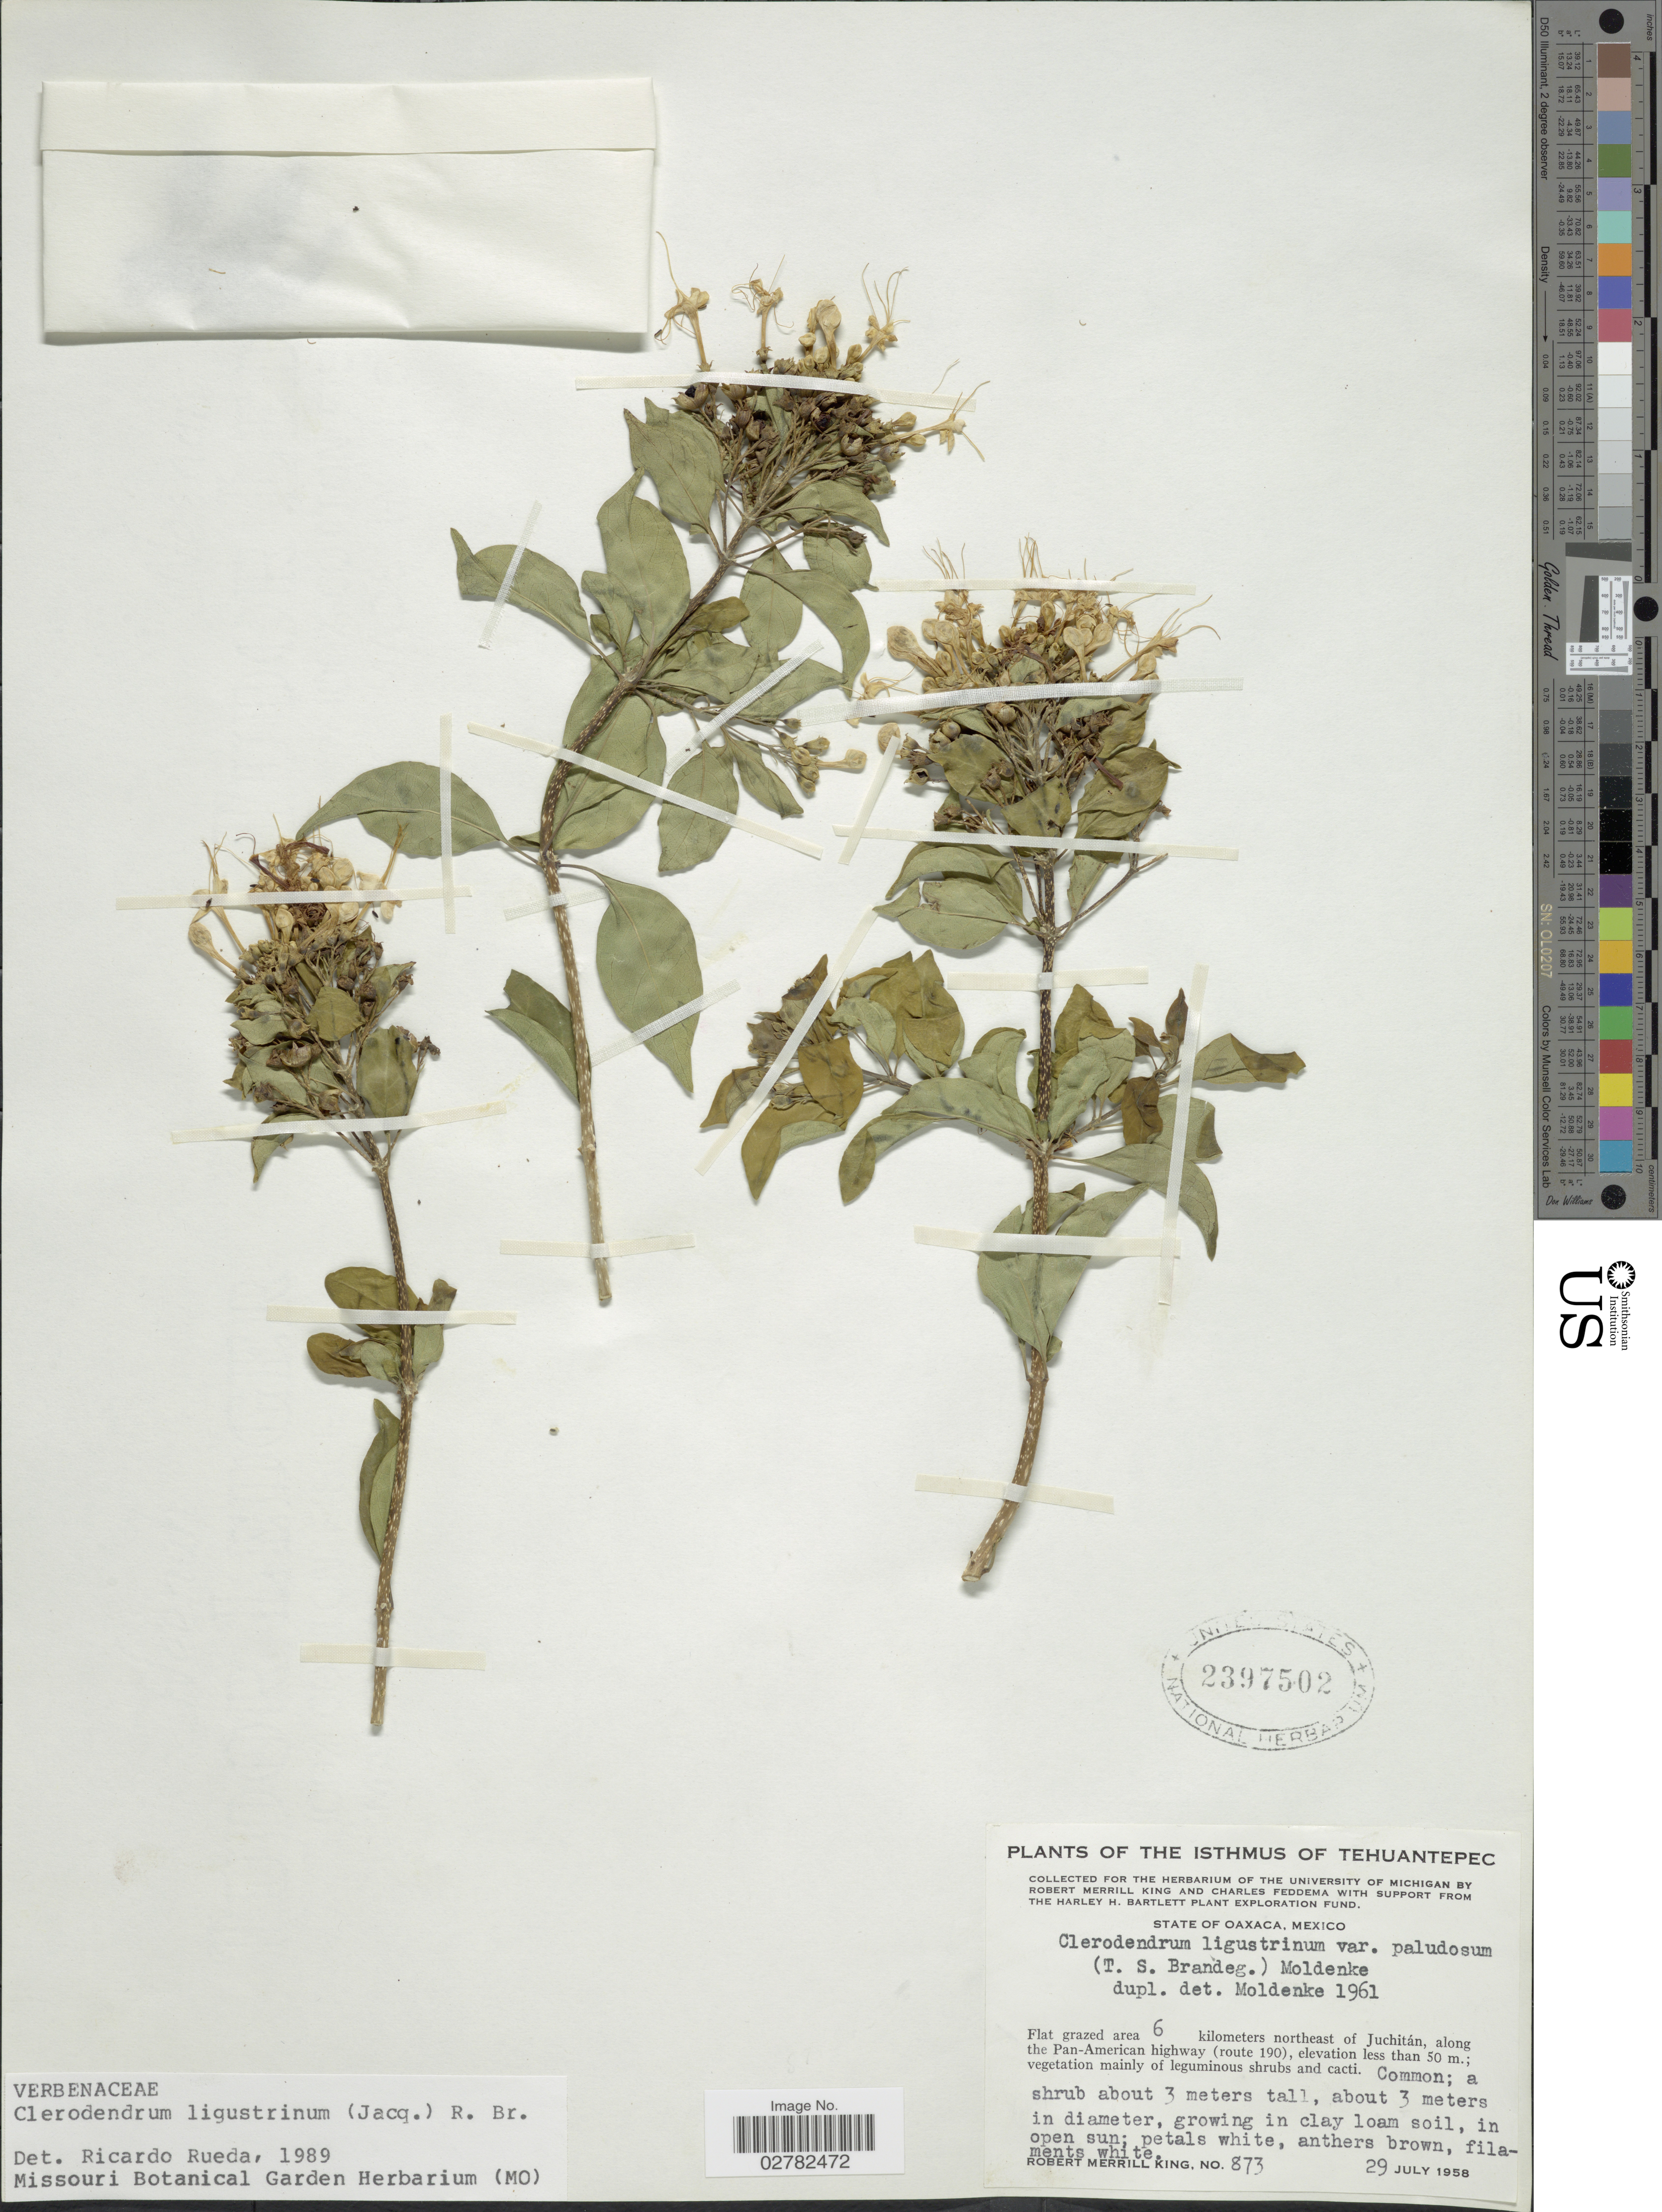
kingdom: Plantae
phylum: Tracheophyta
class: Magnoliopsida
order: Lamiales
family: Lamiaceae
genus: Clerodendrum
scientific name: Clerodendrum ligustrinum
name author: (Jacq.) R. Br.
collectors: R. M. King & C. Feddema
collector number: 873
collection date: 1958-07-29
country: Mexico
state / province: Oaxaca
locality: Isthmus of Tehuantepec, Flat grazed area 6 kilometers northeast of Juchitán, along the Pan-American highway (route 190).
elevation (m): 50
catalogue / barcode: US 2397502